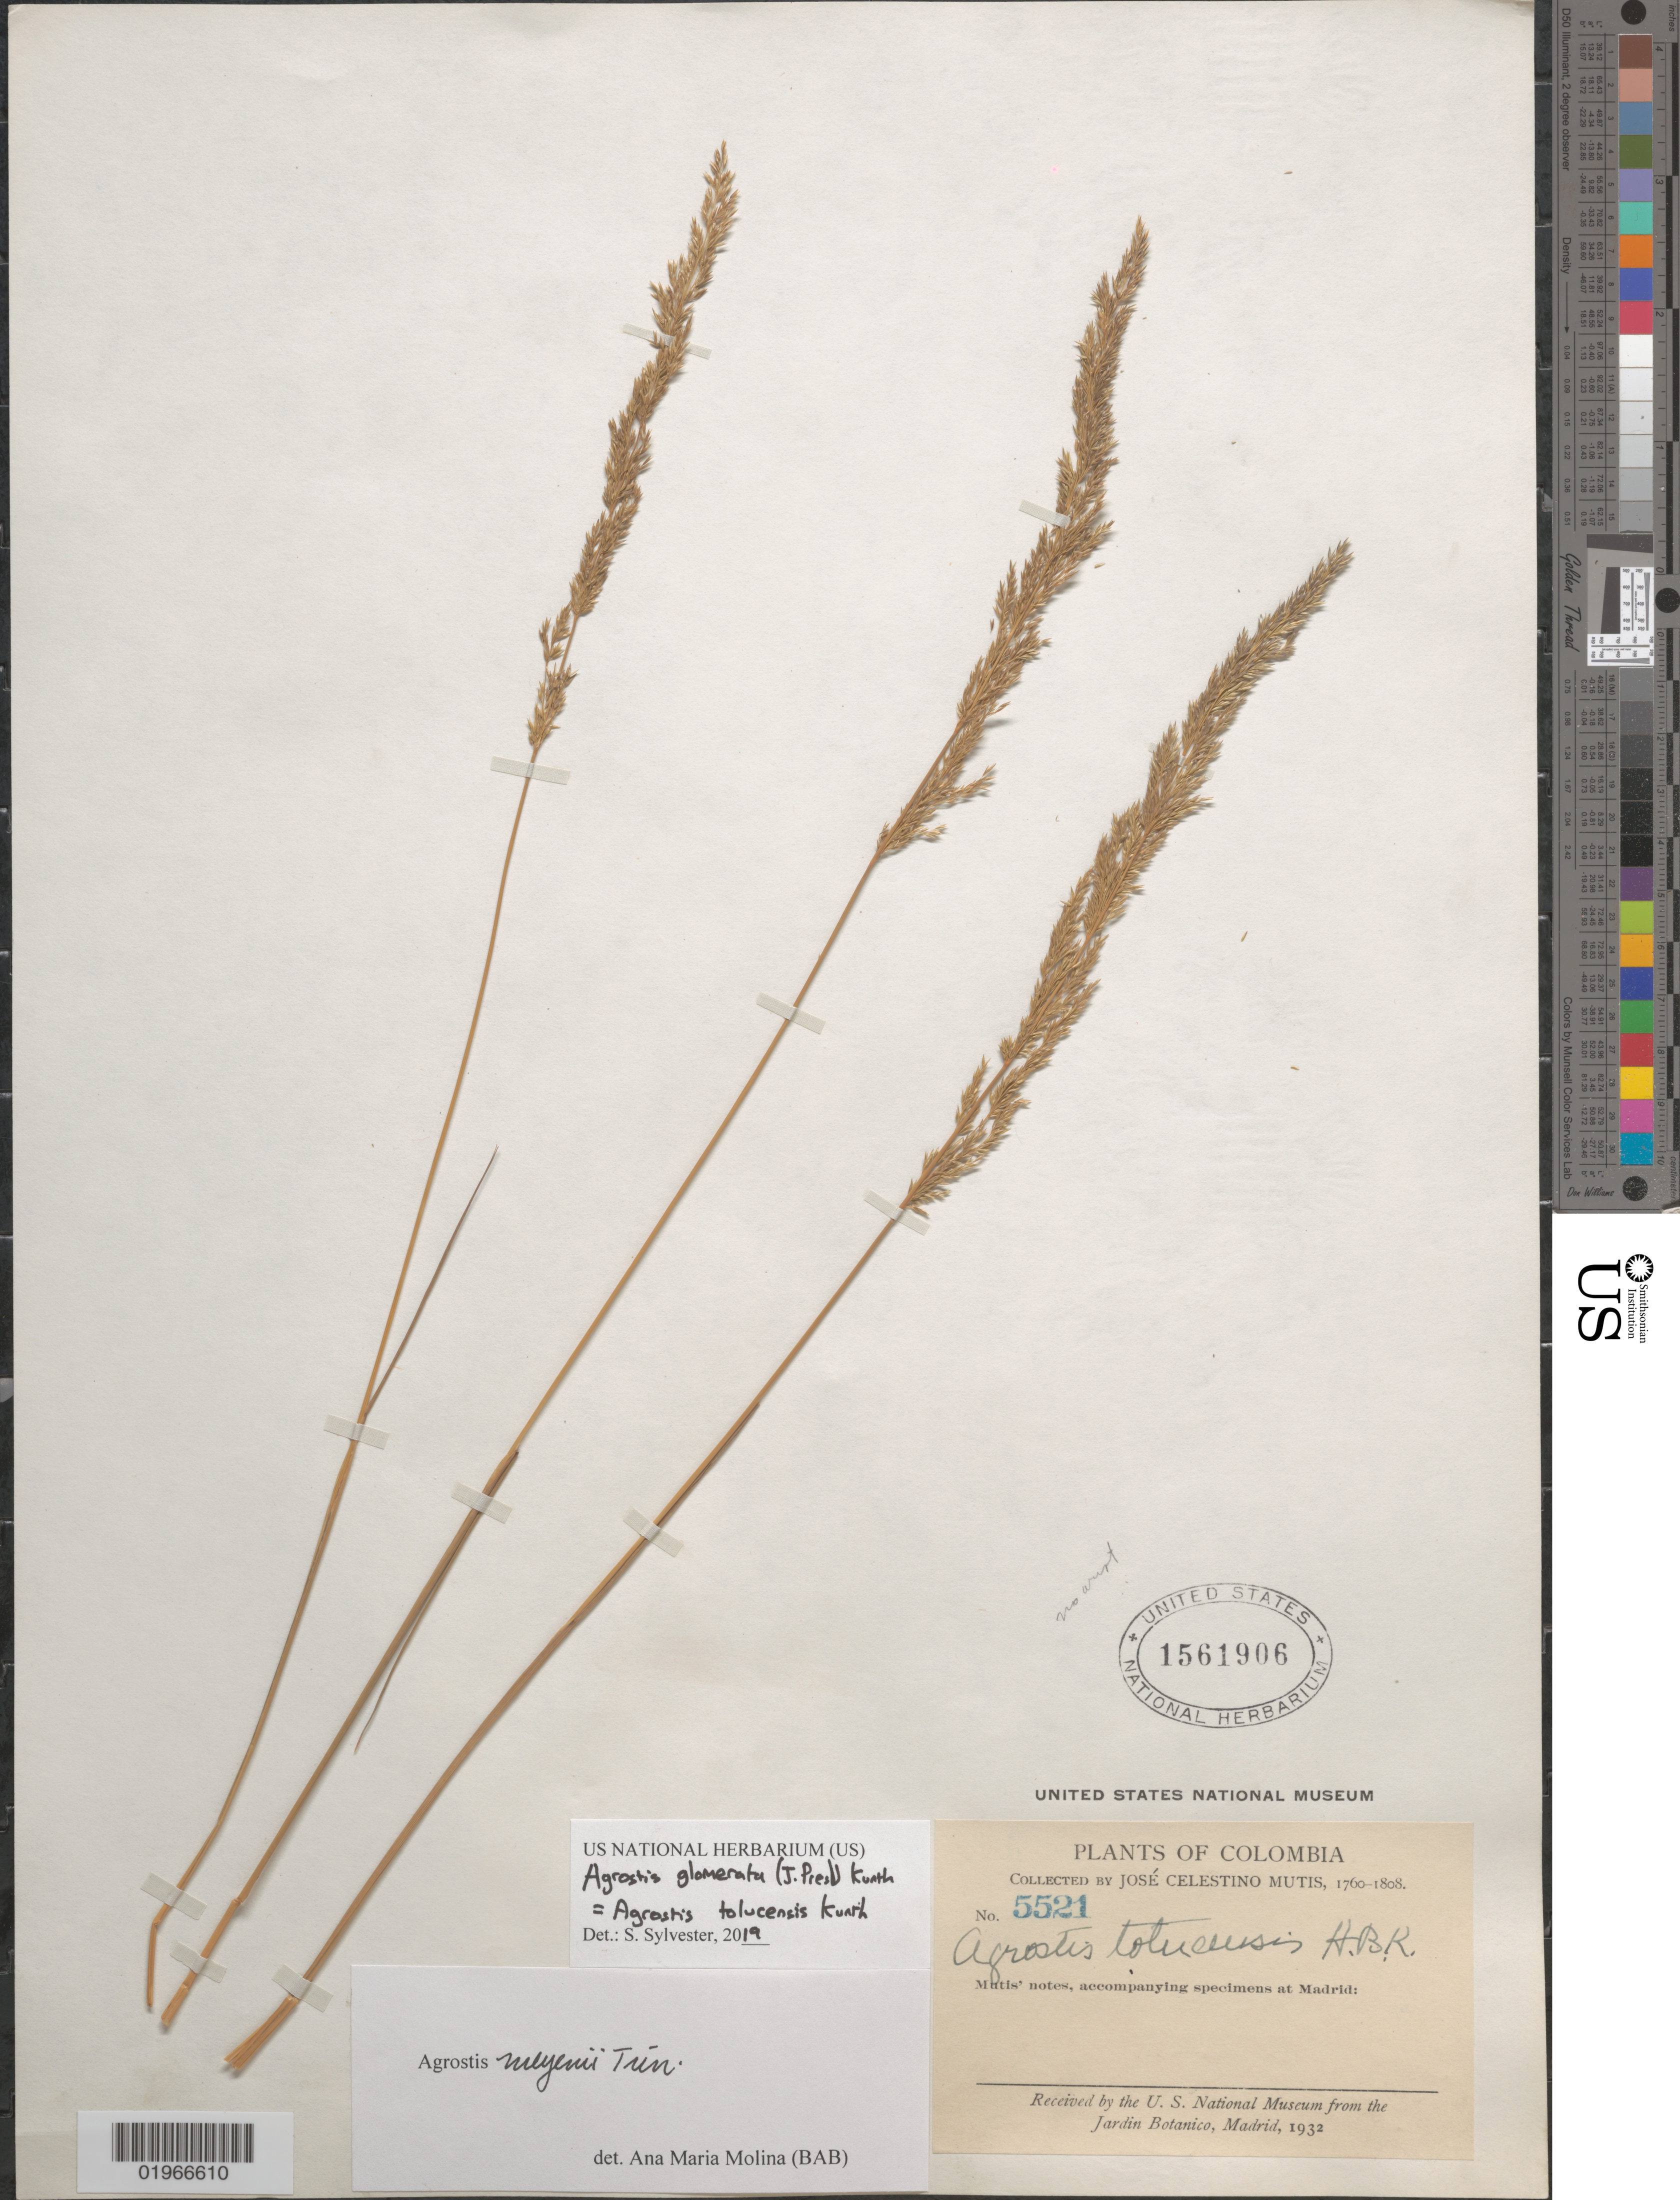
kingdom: Plantae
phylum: Tracheophyta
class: Liliopsida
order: Poales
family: Poaceae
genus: Agrostis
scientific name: Agrostis tolucensis Kunth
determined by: Sylvester, Steven P.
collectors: J. C. B. Mutis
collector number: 5521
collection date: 1760/1808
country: Colombia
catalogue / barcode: US 1561906